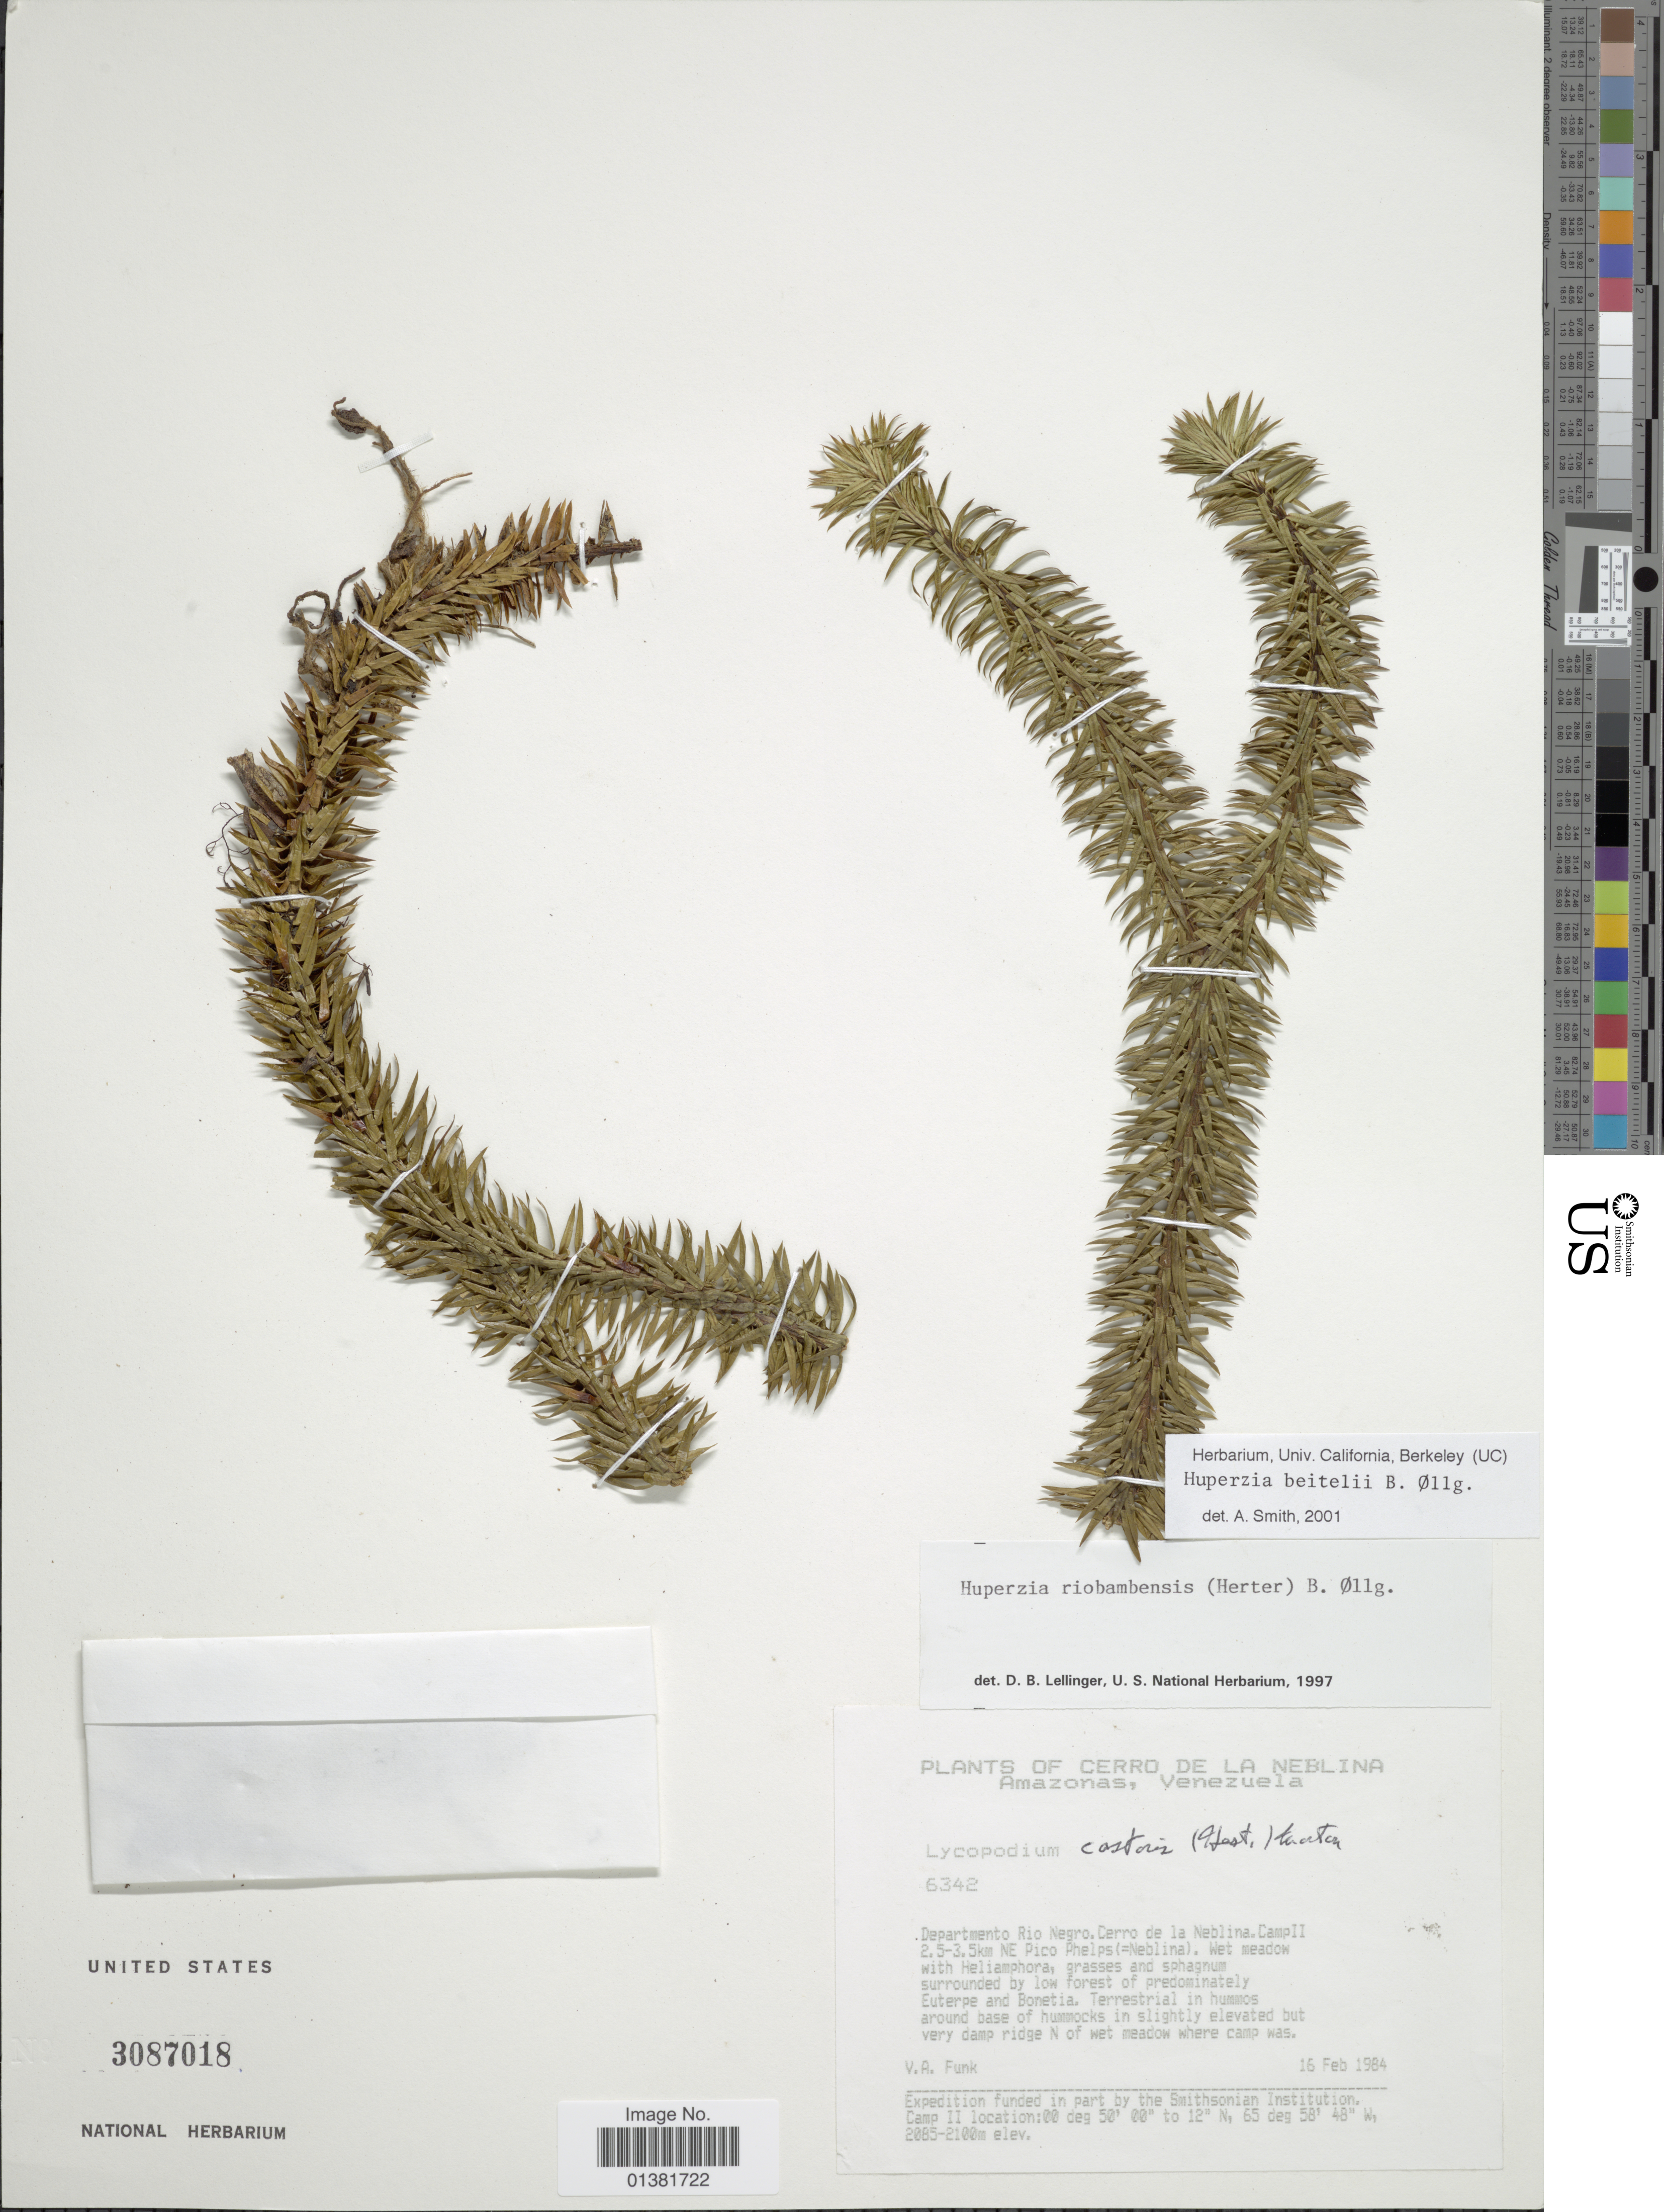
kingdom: Plantae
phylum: Tracheophyta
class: Lycopodiopsida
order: Lycopodiales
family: Lycopodiaceae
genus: Phlegmariurus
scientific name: Phlegmariurus beitelii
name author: (B. Øllg.) B. Øllg.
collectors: V. Funk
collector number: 6342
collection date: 1984-02-16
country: Venezuela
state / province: Amazonas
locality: Cerro de la Neblina. Departamento Rio Negro, Cerro de la Neblina, Camp II 2,5-3,5 km NE Pico Phelps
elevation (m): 2085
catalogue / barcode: US 3087018